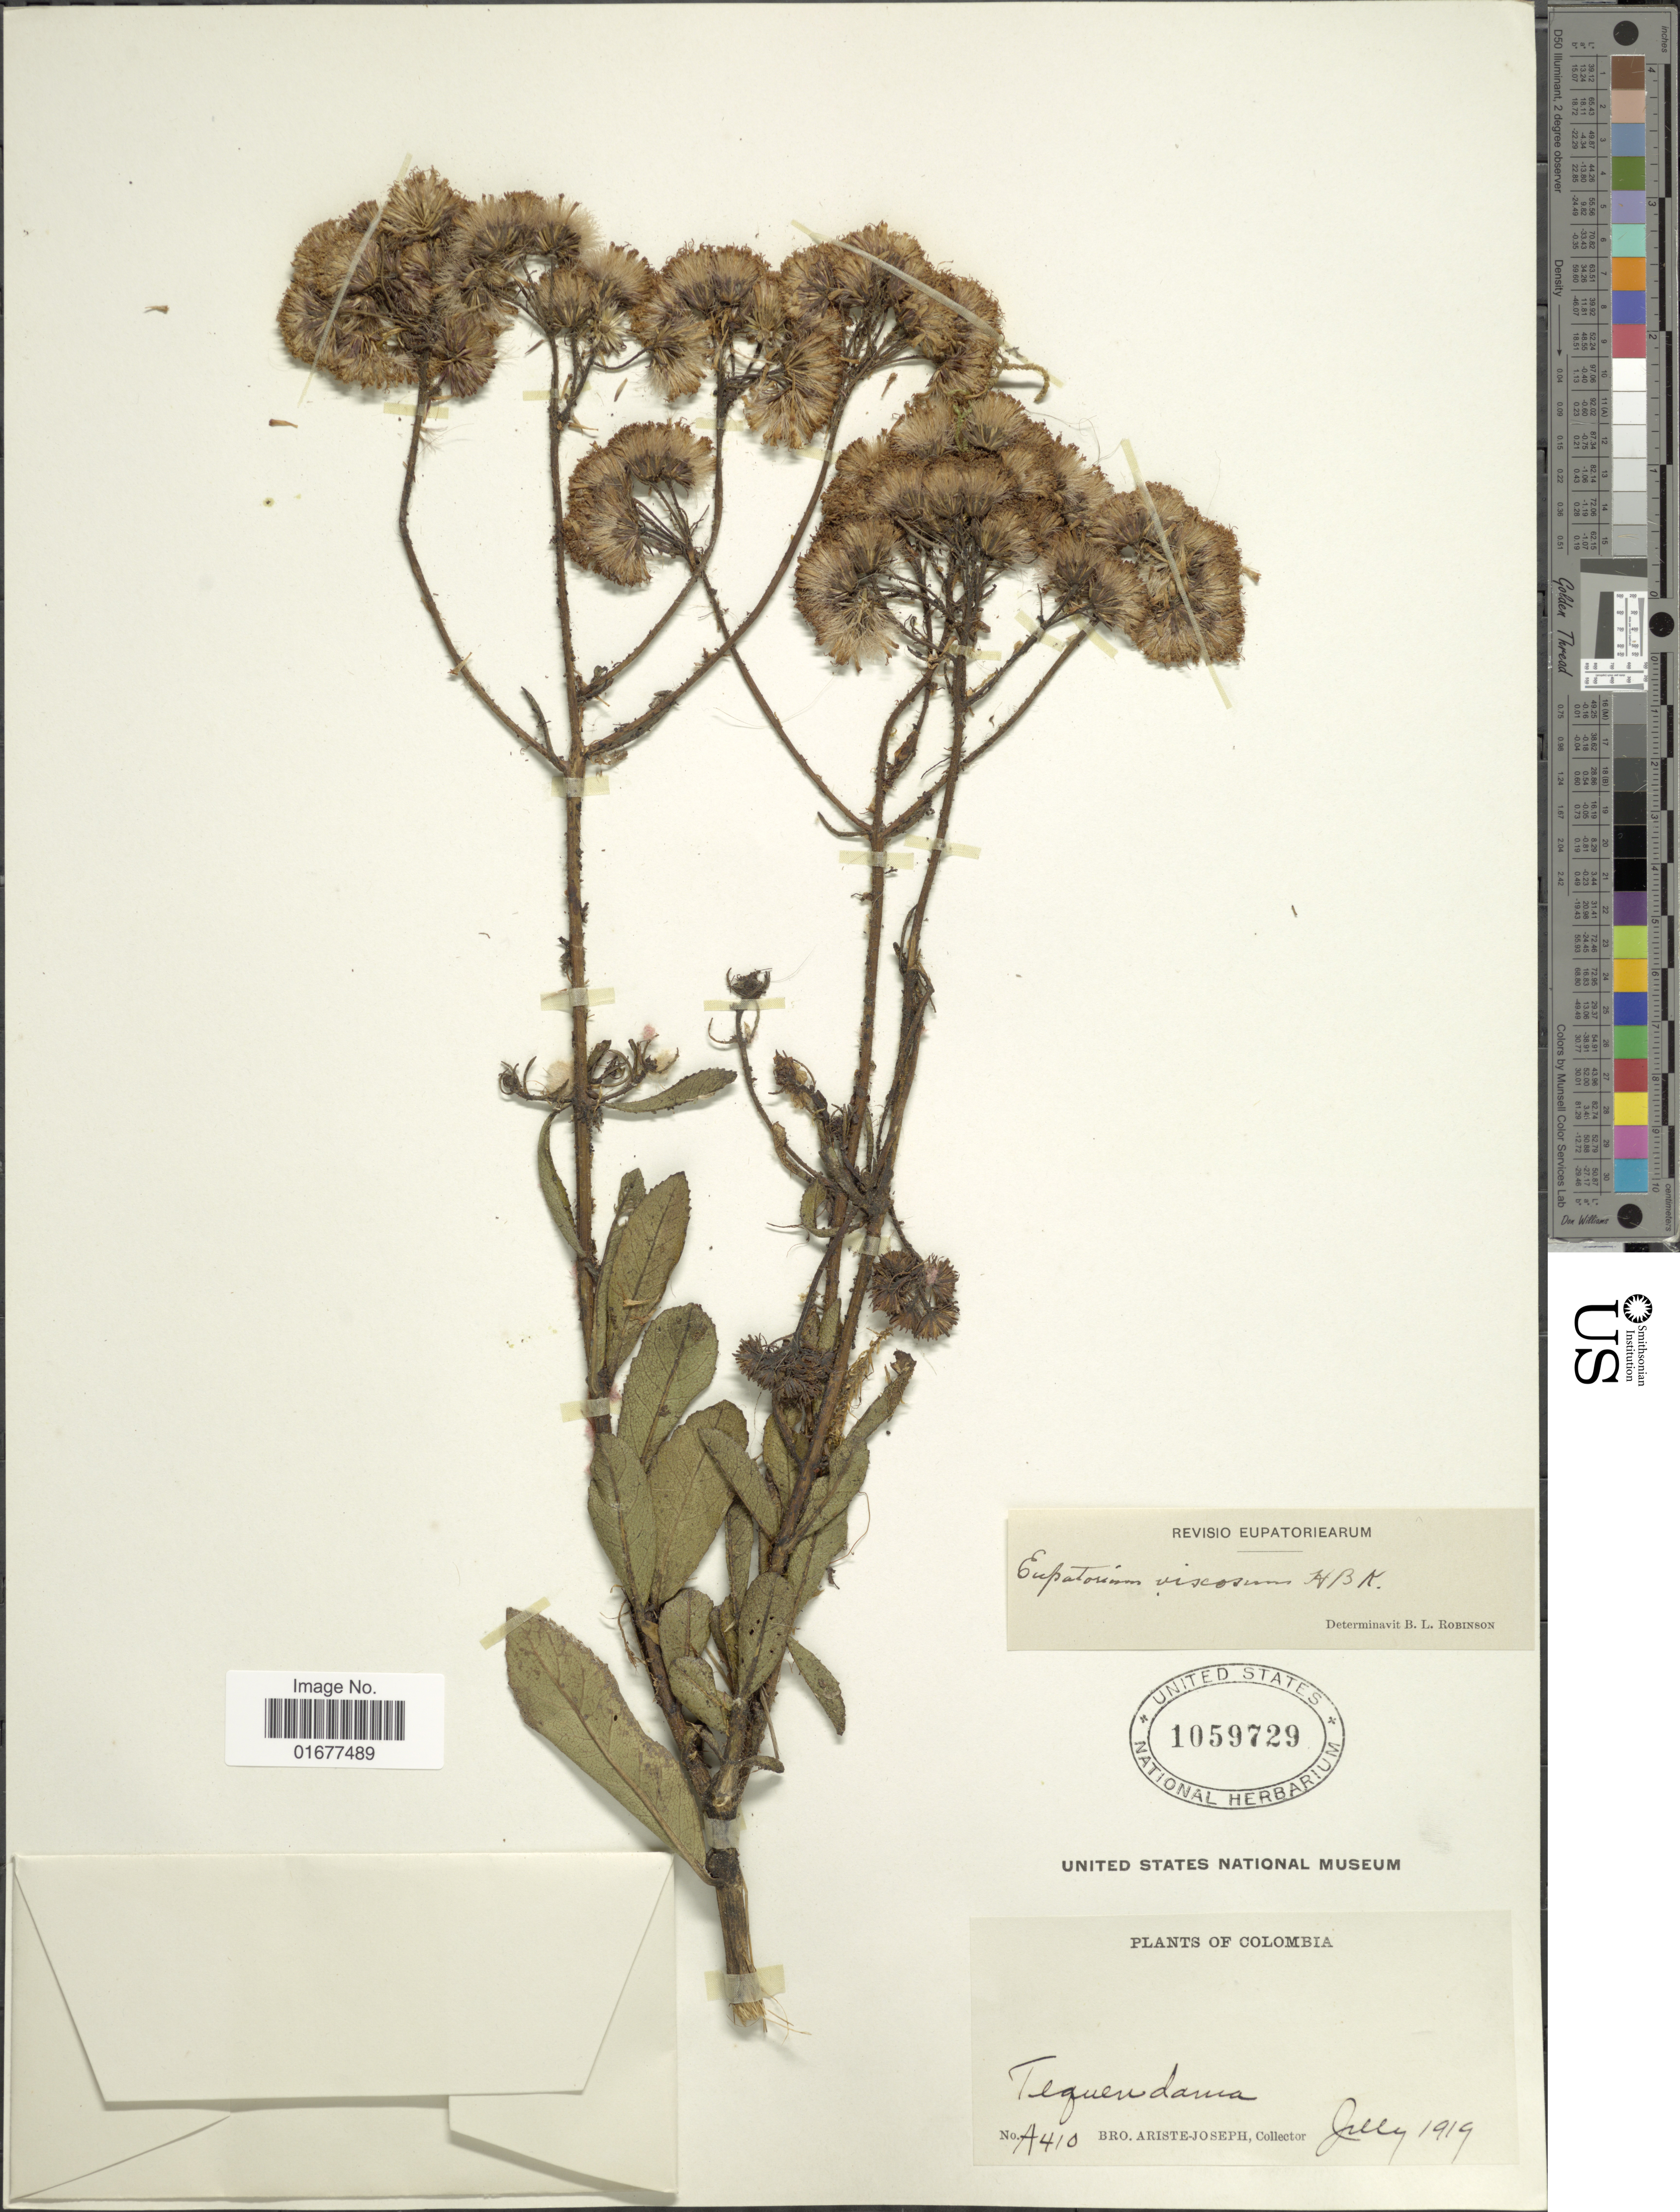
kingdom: Plantae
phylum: Tracheophyta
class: Magnoliopsida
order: Asterales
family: Asteraceae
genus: Ageratina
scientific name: Ageratina latipes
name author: (Benth.) R.M. King & H. Rob.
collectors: Bro. Ariste-Joseph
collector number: A410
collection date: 1919-07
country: Colombia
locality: Tequendama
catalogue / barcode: US 1059729